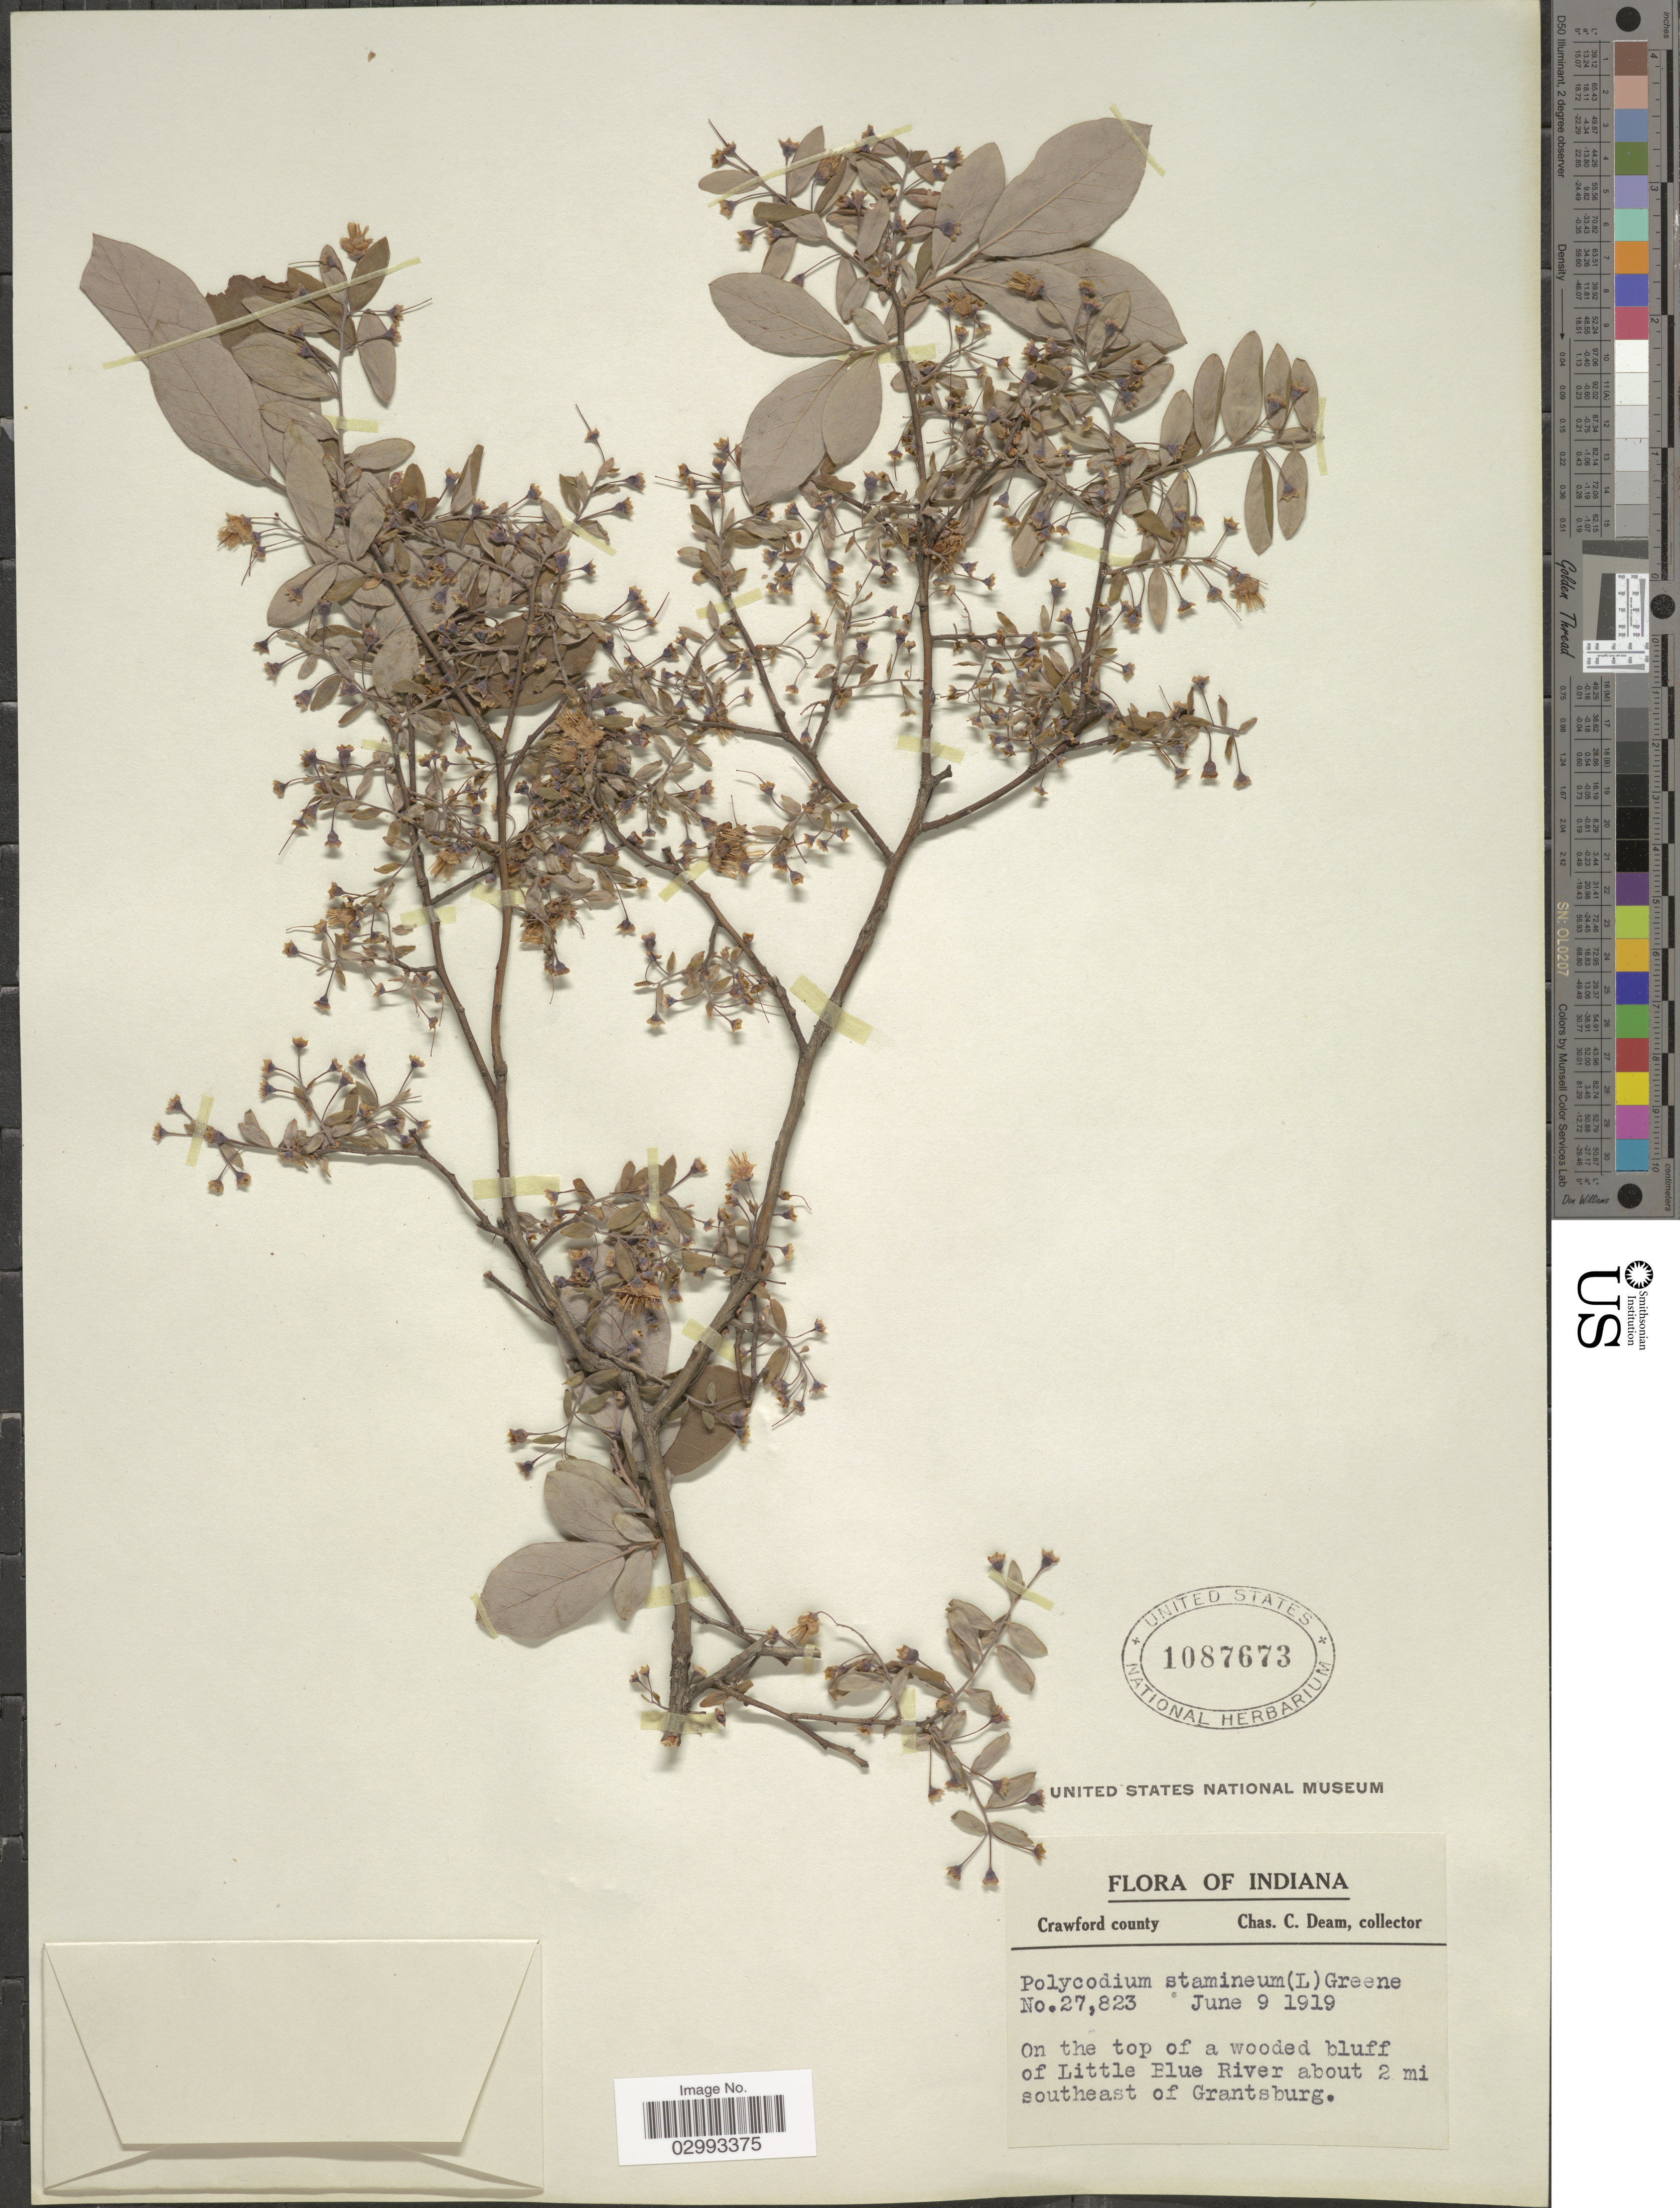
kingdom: Plantae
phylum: Tracheophyta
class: Magnoliopsida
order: Ericales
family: Ericaceae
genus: Polycodium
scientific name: Polycodium stamineum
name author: (L.) Greene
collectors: C. C. Deam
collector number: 27823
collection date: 1919-06-09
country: United States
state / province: Indiana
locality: Crawford County. On the top of a wooded bluff of Little Blue River about 2 mi southeast of Grantsburg.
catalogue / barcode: US 1087673